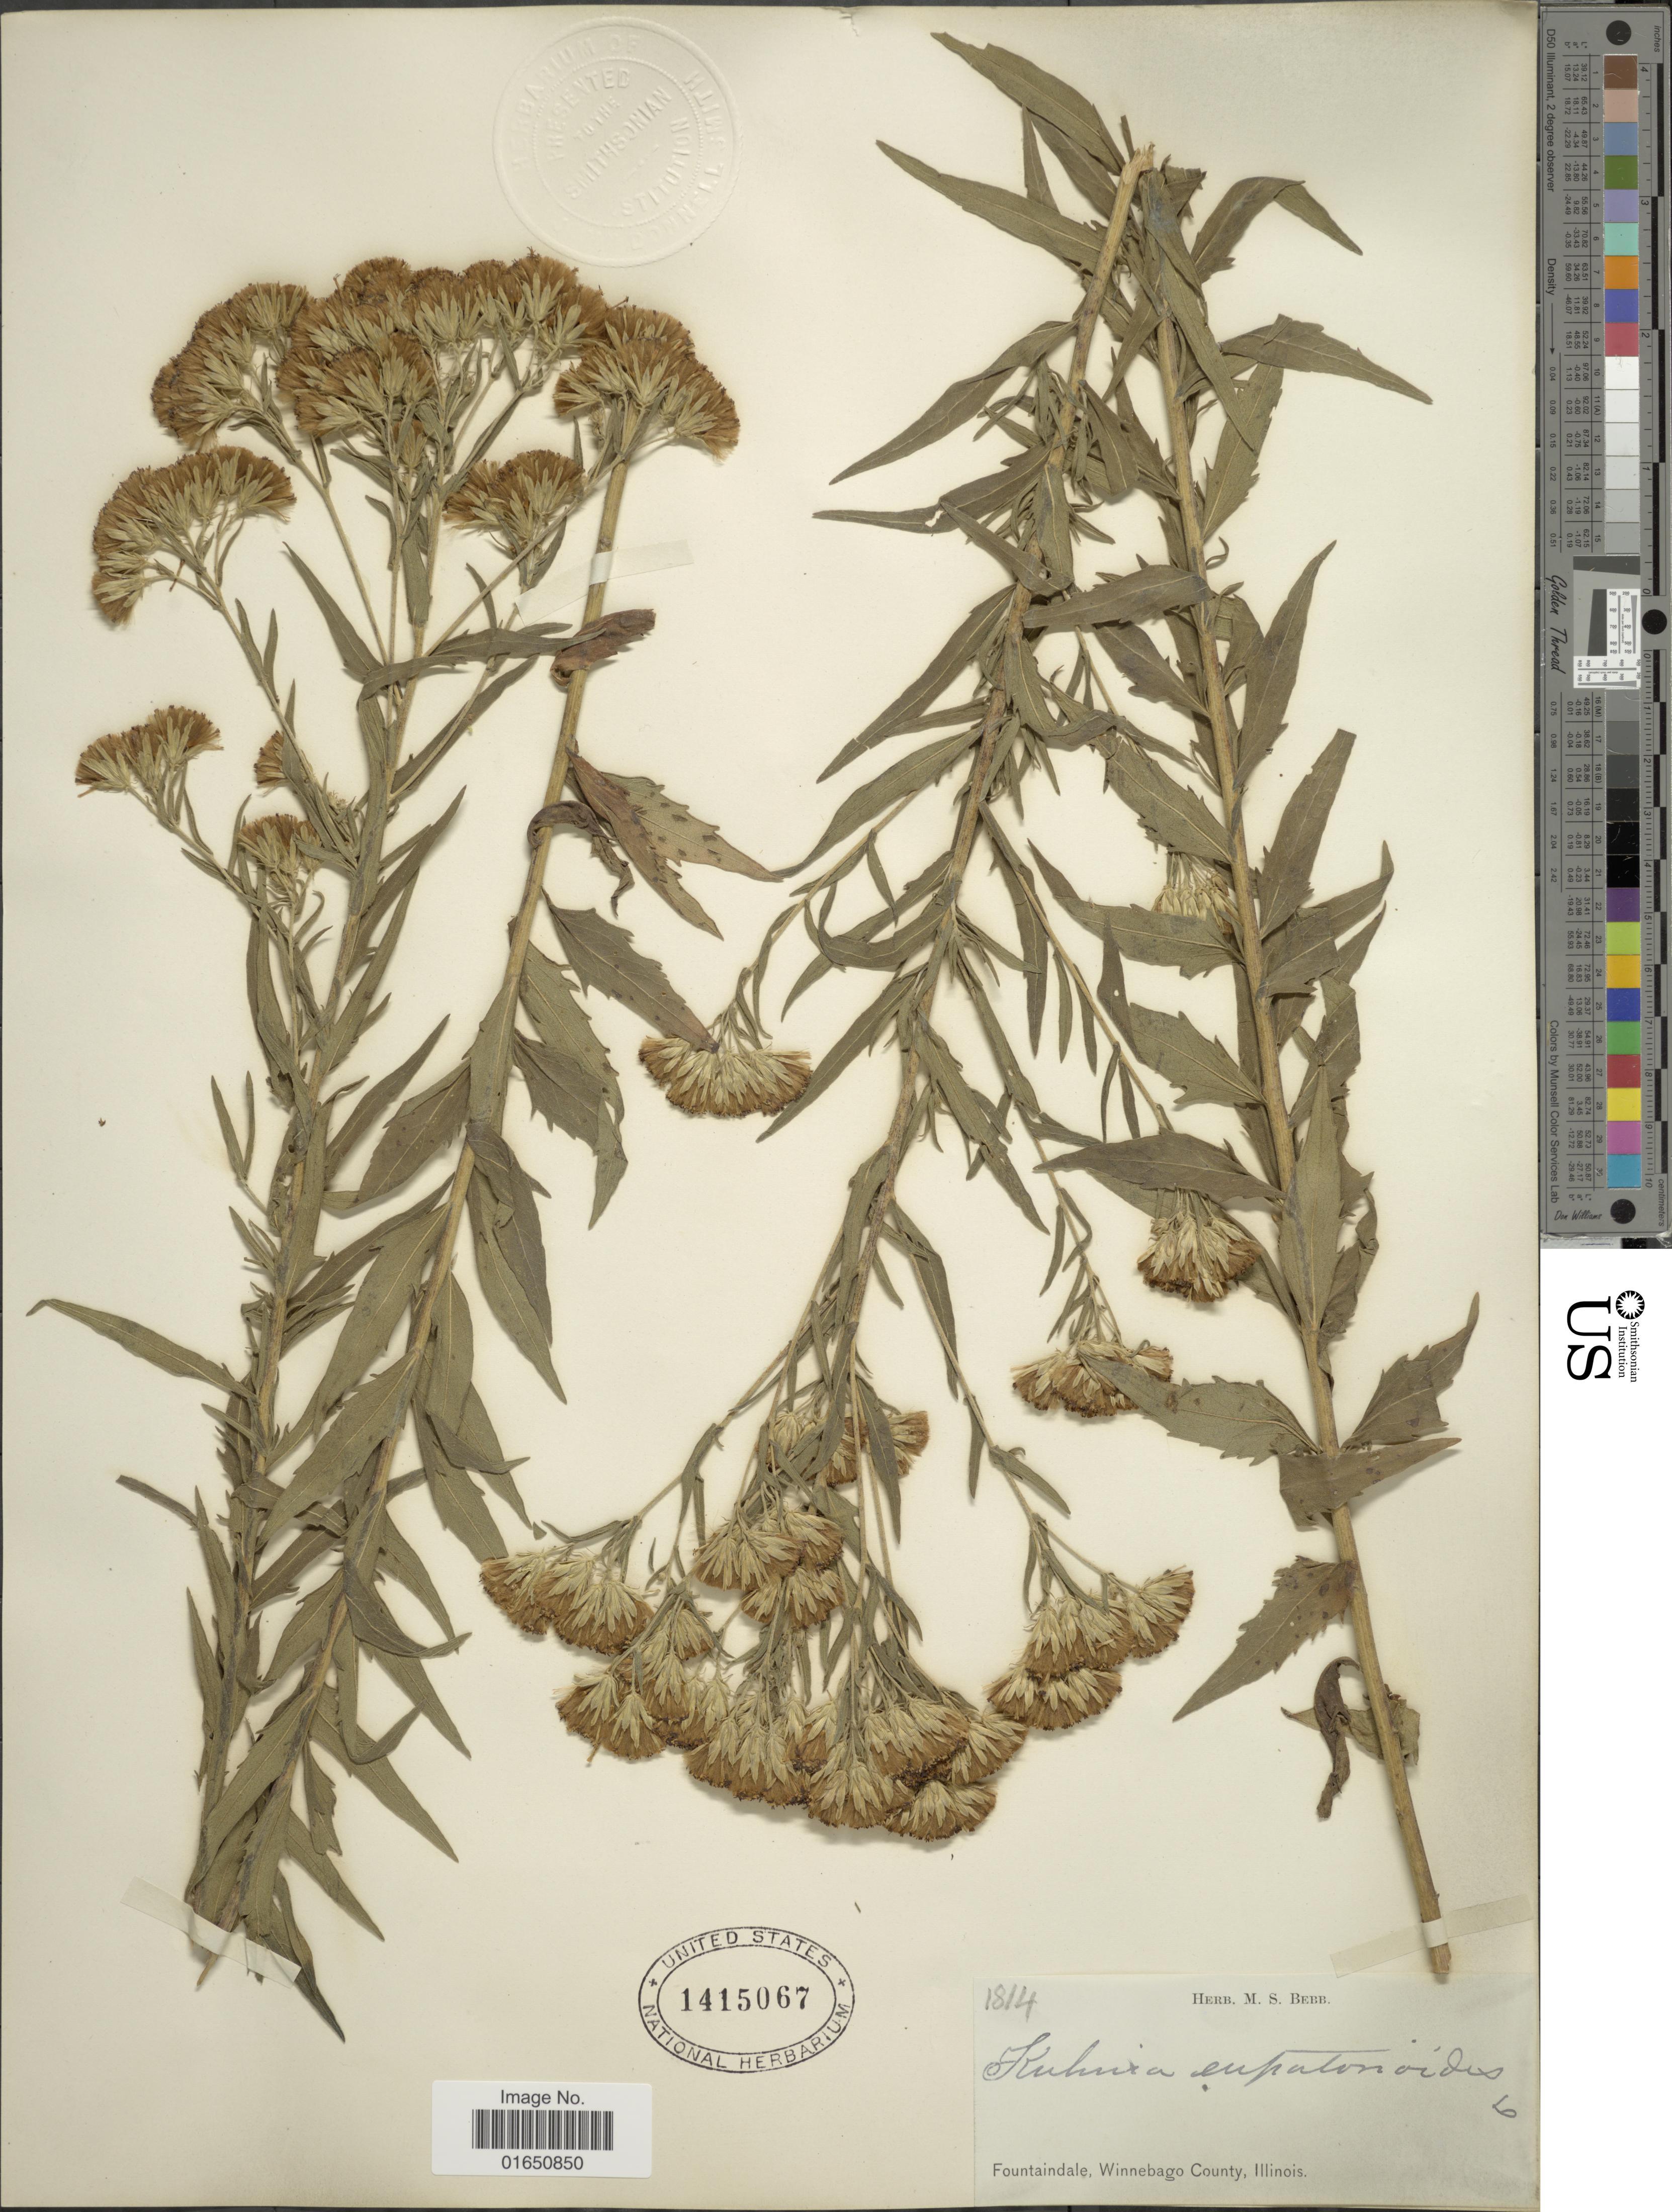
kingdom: Plantae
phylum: Tracheophyta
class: Magnoliopsida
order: Asterales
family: Asteraceae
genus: Brickellia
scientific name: Brickellia eupatorioides var. corymbulosa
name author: (Torr. & A. Gray) Shinners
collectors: ex Herb. M. S. Bebb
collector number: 1814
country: United States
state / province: Illinois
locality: Fountaindale, Winnebago County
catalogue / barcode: US 1415067